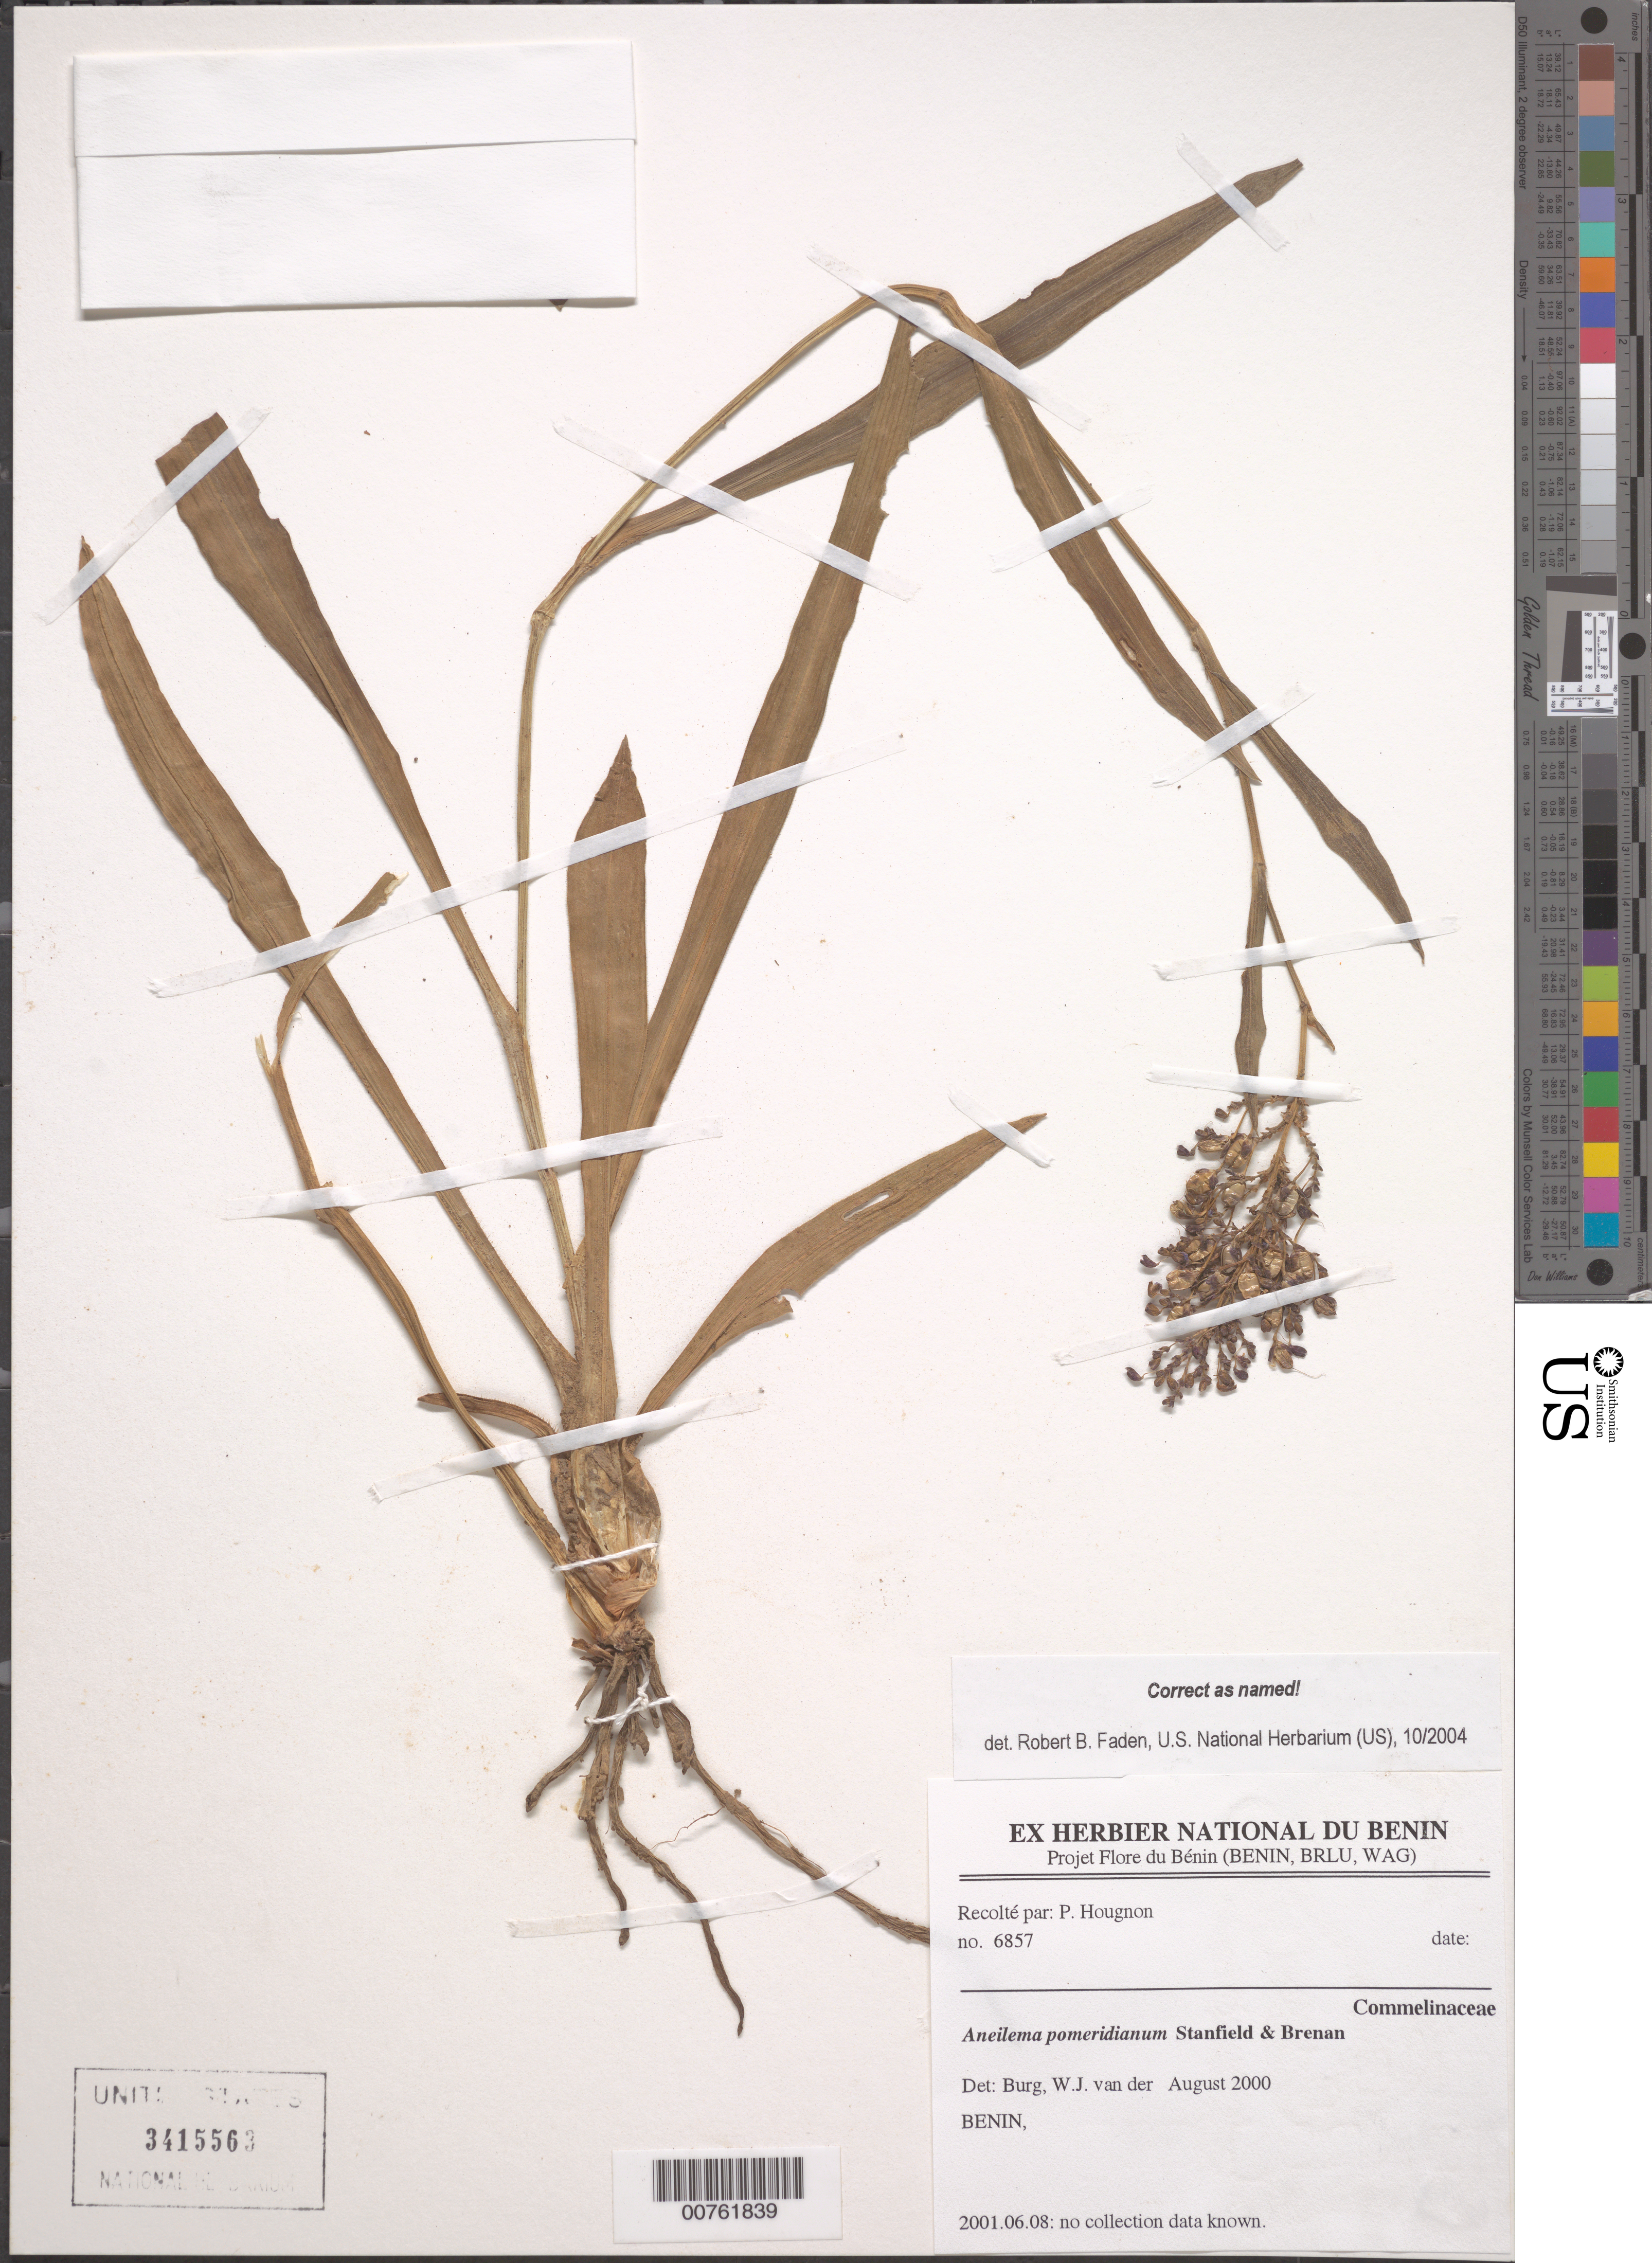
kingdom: Plantae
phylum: Tracheophyta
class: Liliopsida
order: Commelinales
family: Commelinaceae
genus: Aneilema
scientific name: Aneilema pomeridianum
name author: Stanfield & Brenan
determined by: Faden, Robert B., (US), Smithsonian Institution - National Museum of Natural History (UNITED STATES)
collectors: P. Hougnon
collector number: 6857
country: Benin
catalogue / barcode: US 3415563